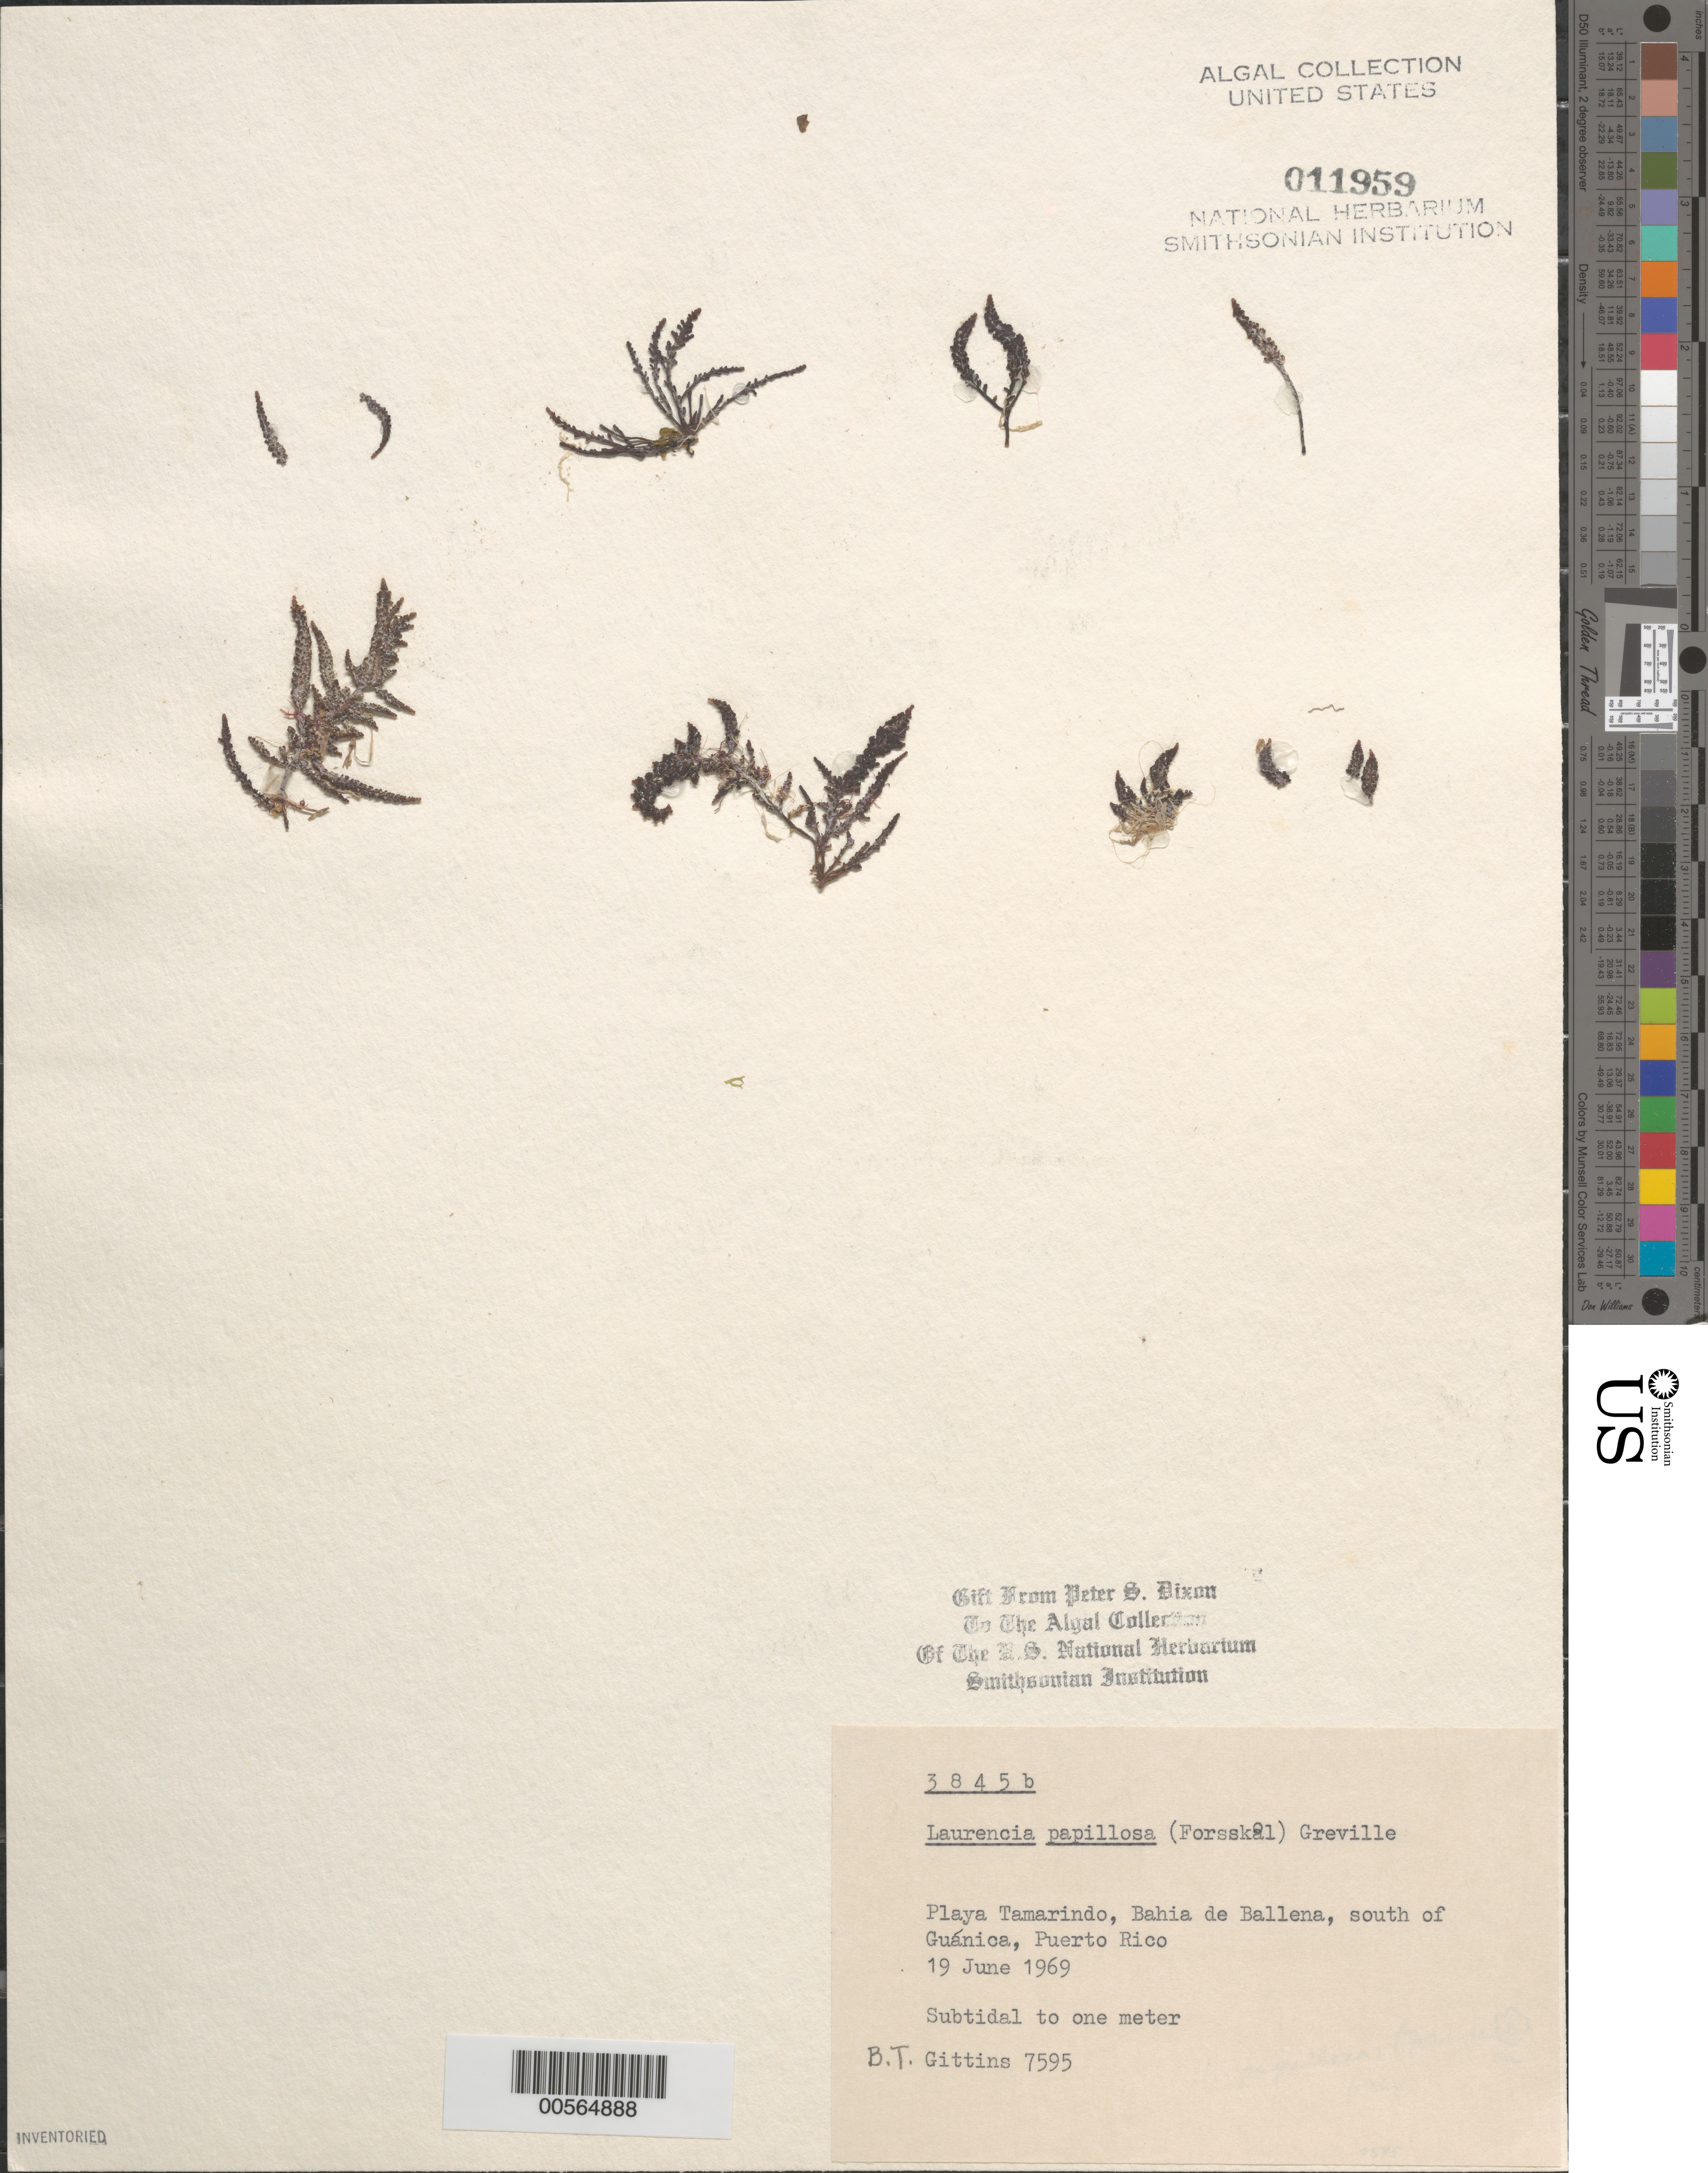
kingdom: Plantae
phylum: Rhodophyta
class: Florideophyceae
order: Ceramiales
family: Rhodomelaceae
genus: Palisada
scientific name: Palisada perforata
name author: (Bory) K.W. Nam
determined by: Algae name updating Project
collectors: B. Gittins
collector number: BTG 7595 & PSD 3845B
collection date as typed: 19 Jun 1969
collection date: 1969-06-19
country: Puerto Rico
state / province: Guanica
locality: Playa Tamarindo, Bahia de Ballena, south of Guanica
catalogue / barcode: US 11959